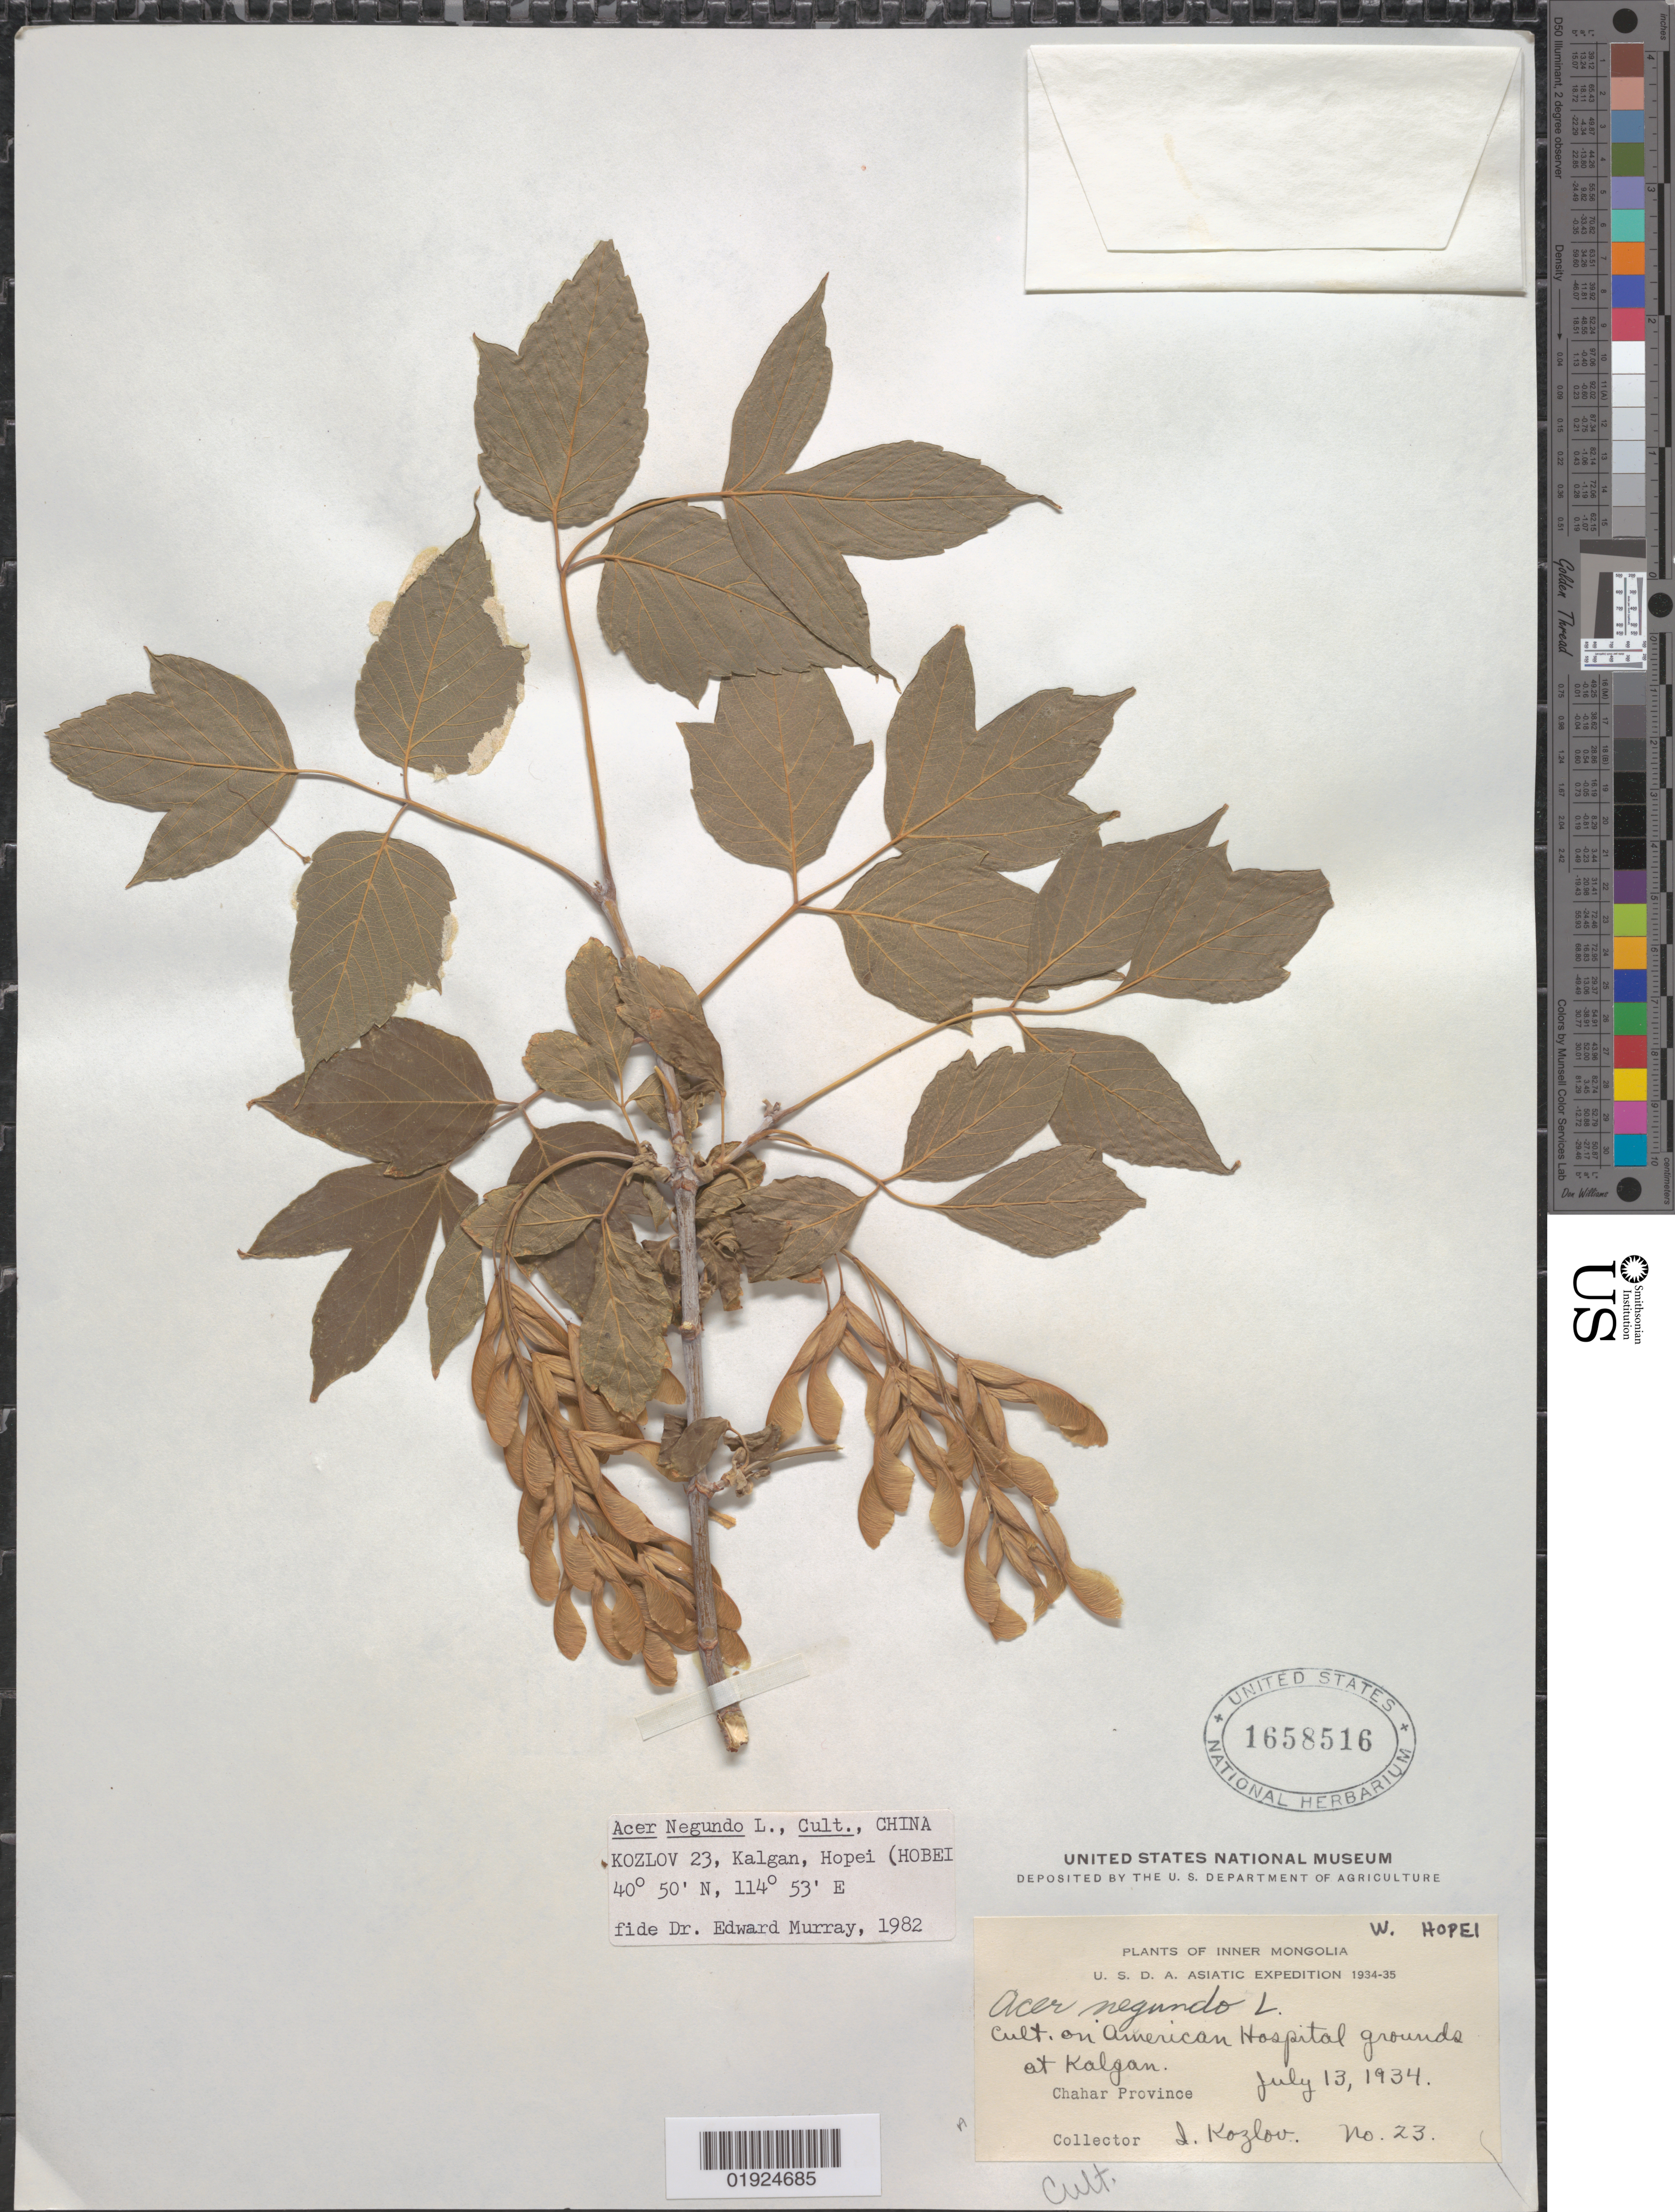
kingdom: Plantae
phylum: Tracheophyta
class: Magnoliopsida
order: Sapindales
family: Sapindaceae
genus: Acer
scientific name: Acer negundo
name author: L.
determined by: Murray, Edward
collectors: I. Kozlov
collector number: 23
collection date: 1934-07-13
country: China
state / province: Hebei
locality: Inner Mongolia. Chahar Province, American Hospital grounds at Kalgan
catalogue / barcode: US 1658516